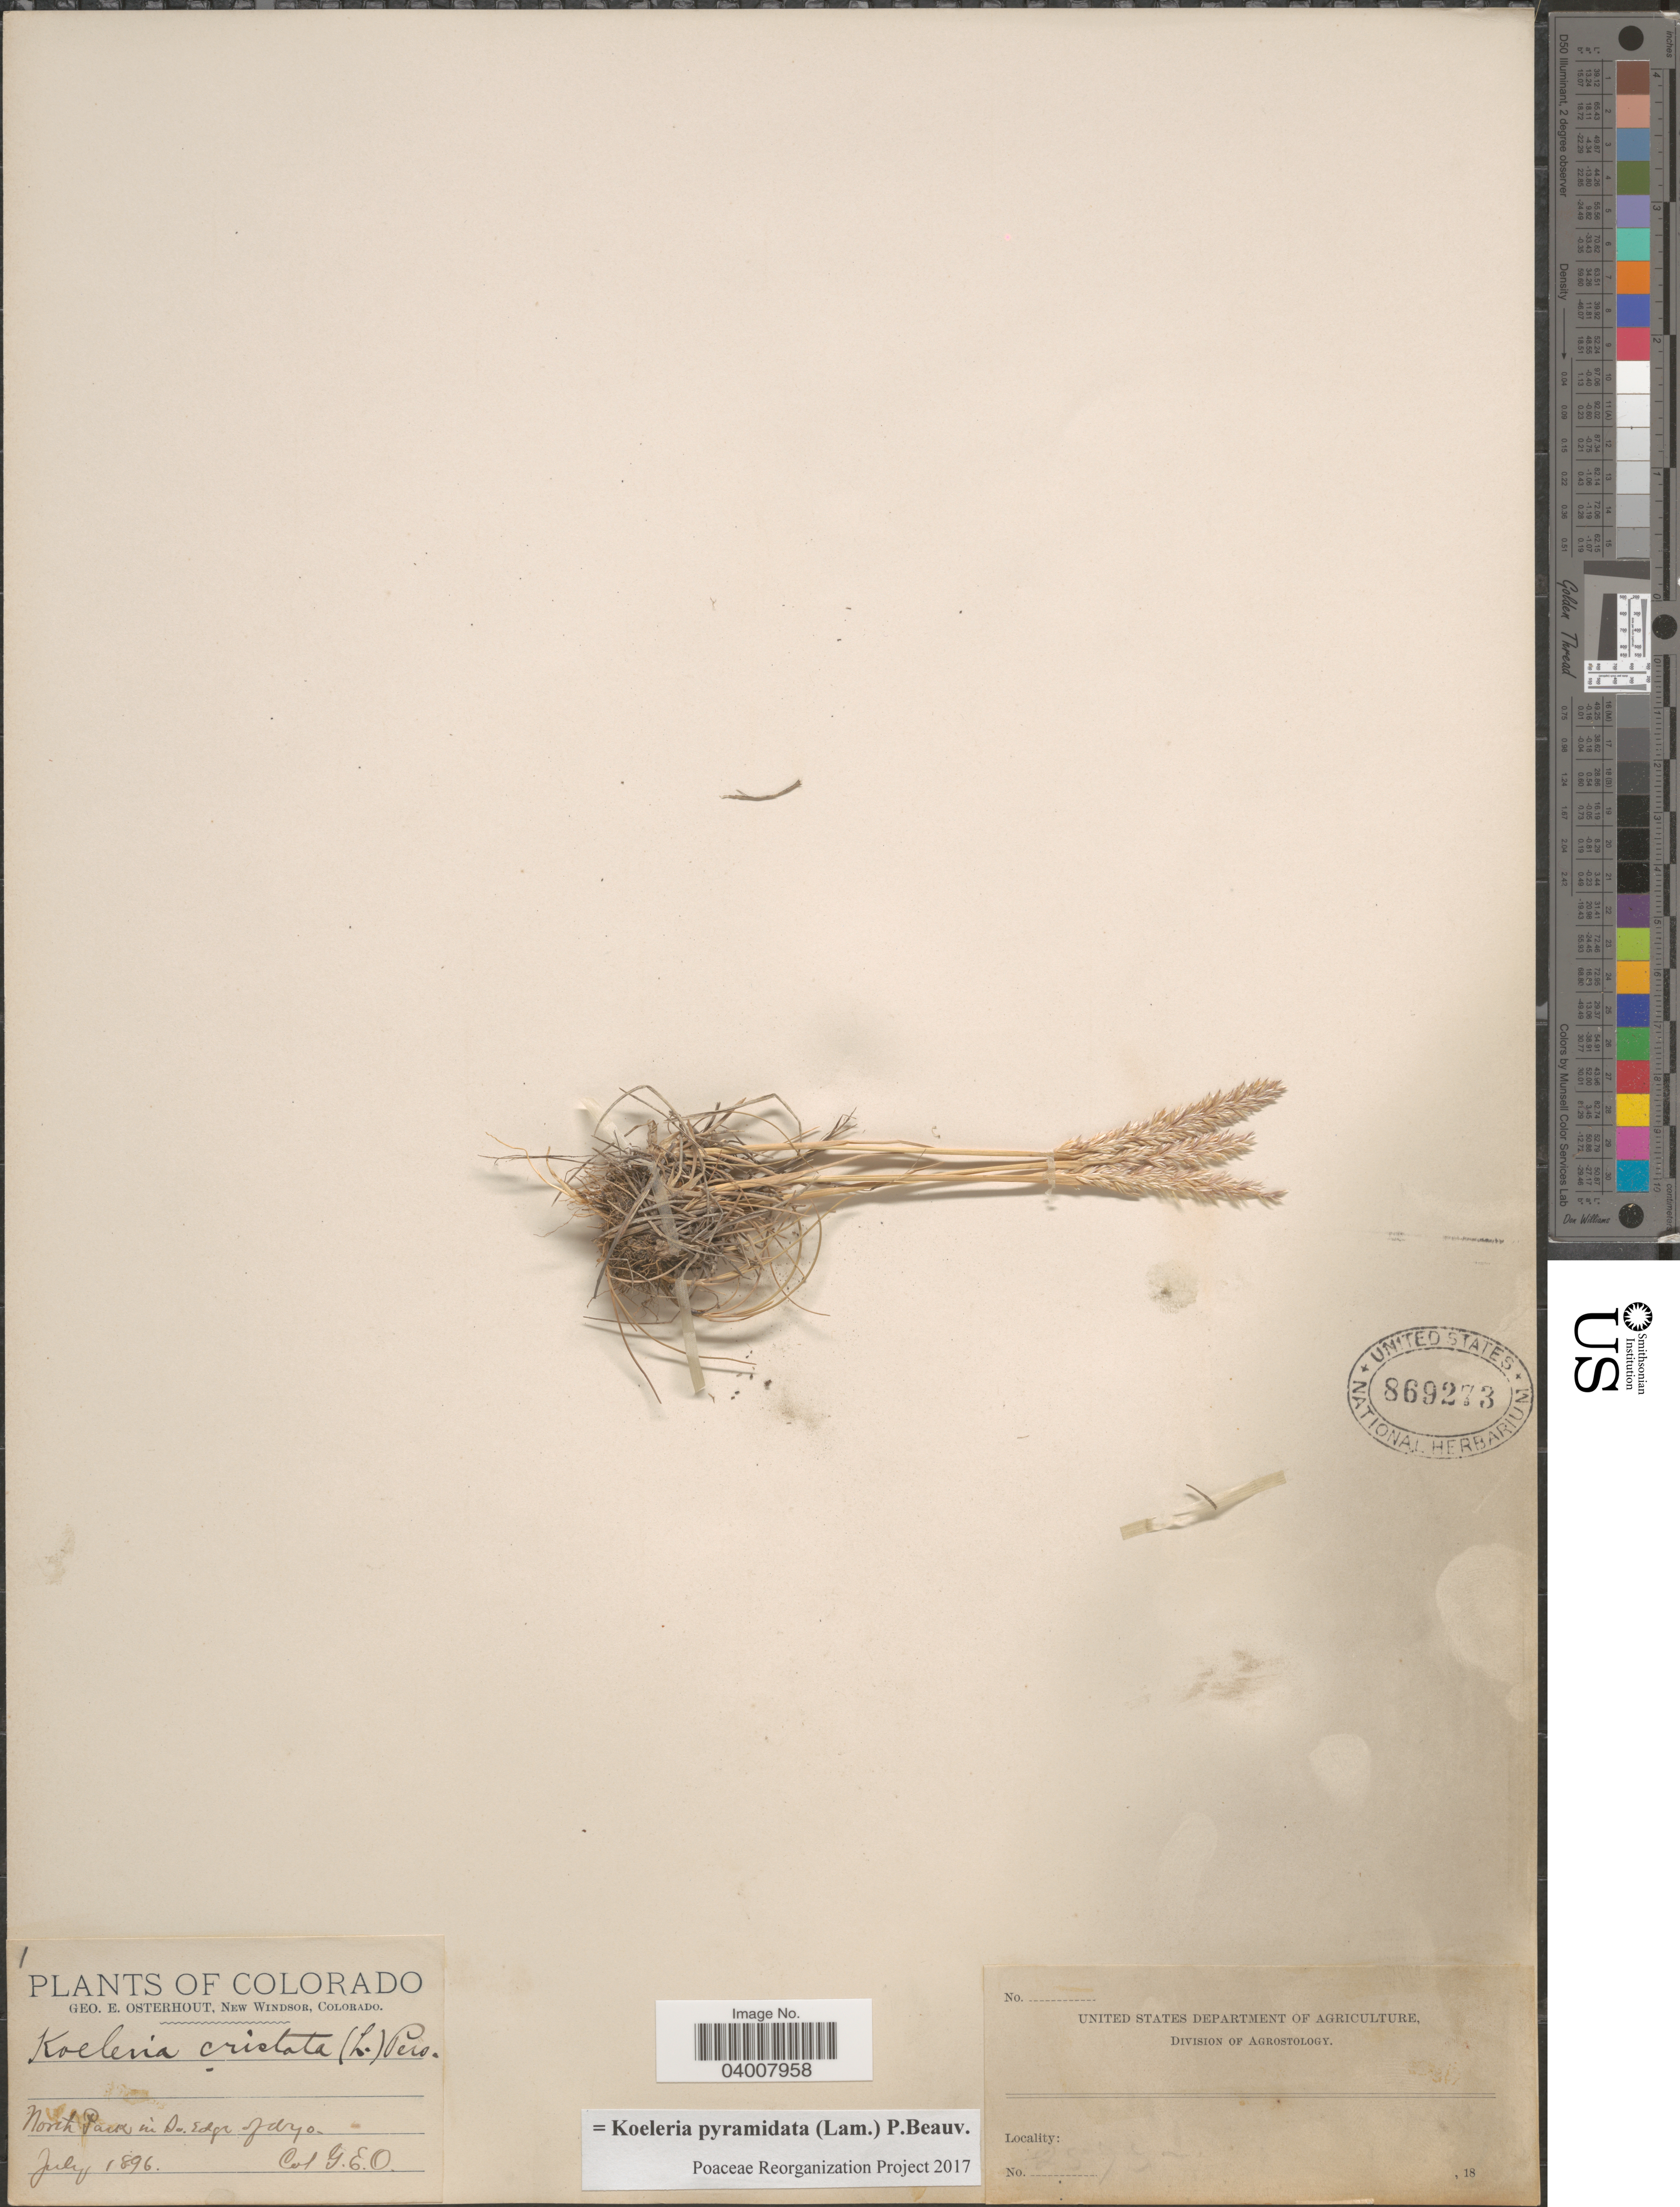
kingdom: Plantae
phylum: Tracheophyta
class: Liliopsida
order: Poales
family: Poaceae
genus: Koeleria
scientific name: Koeleria pyramidata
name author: (Lam.) P. Beauv.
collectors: G. Osterhout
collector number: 1?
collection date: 1896-07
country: United States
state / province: Colorado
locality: North Park in So. Edge of Wyo.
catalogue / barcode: US 869273